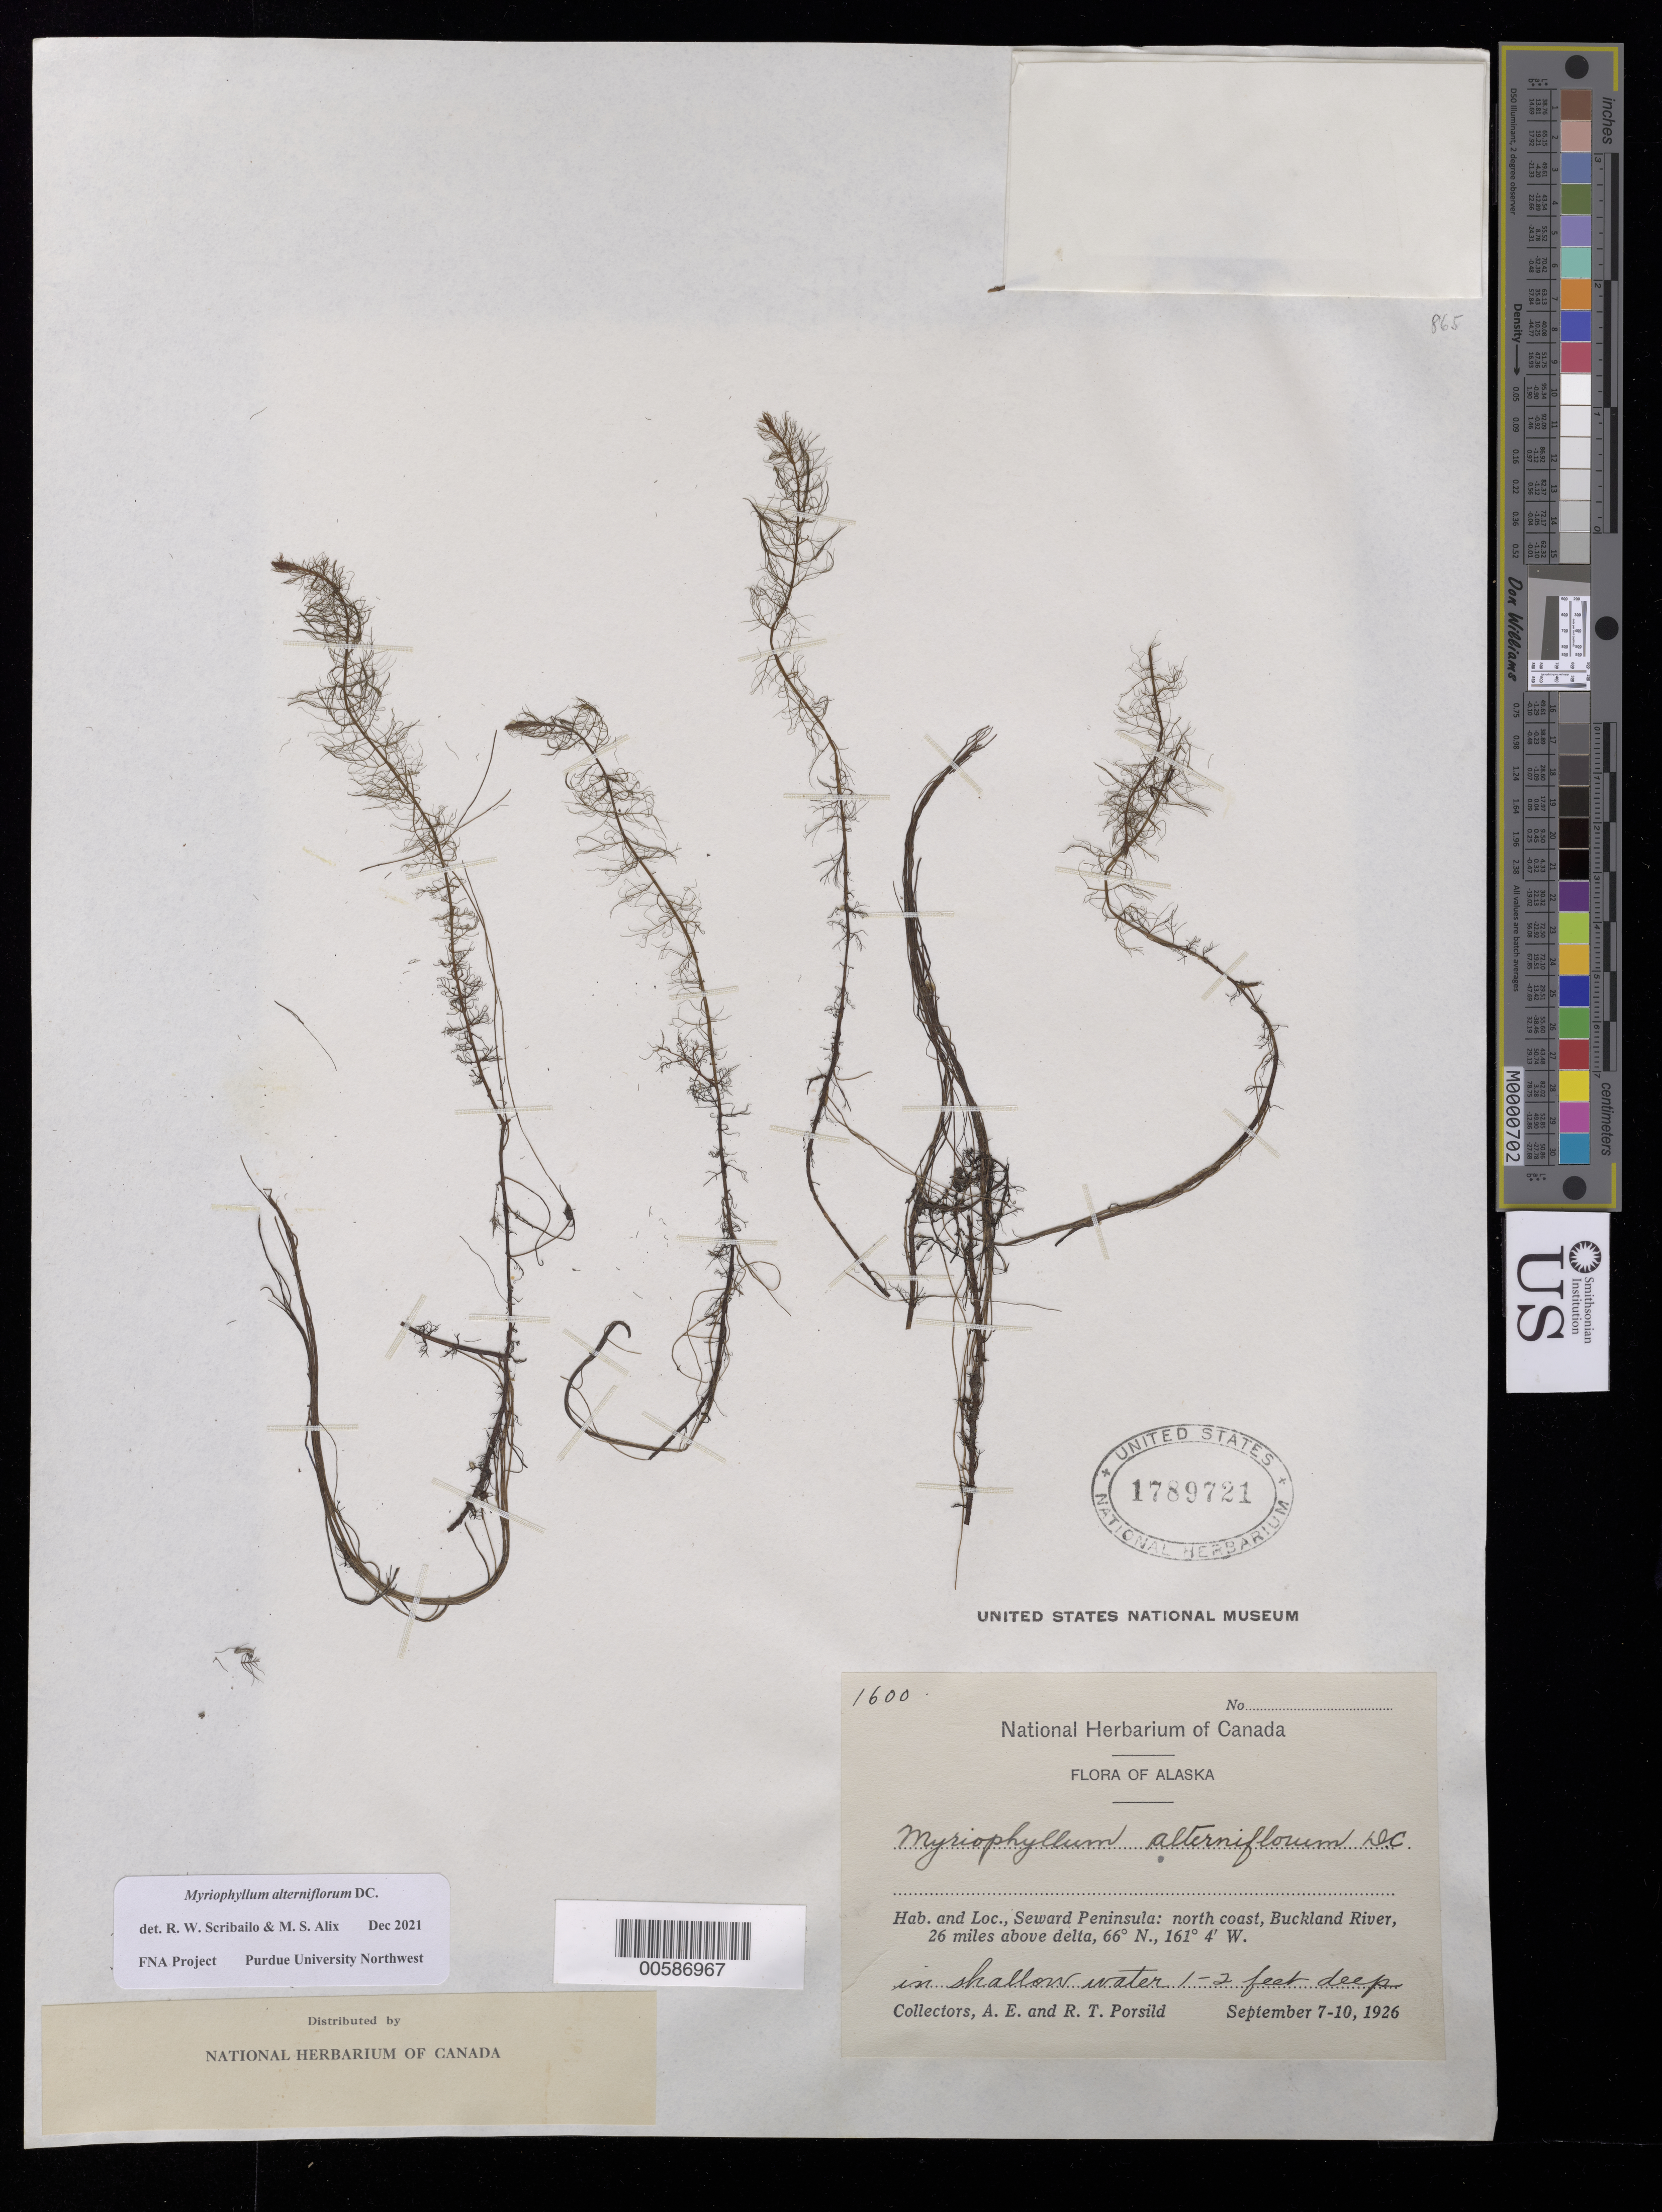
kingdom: Plantae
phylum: Tracheophyta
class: Magnoliopsida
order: Saxifragales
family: Haloragaceae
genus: Myriophyllum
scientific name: Myriophyllum alterniflorum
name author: DC.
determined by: Scribailo, R. W.; Alix, M. S.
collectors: A. E. Porsild & R. T. Porsild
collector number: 1600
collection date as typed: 07 Sep 1926 to 10 Sep 1926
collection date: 1926-09-07/1926-09-10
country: United States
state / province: Alaska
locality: Seward Peninsula, Buckland River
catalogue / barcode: US 1789721